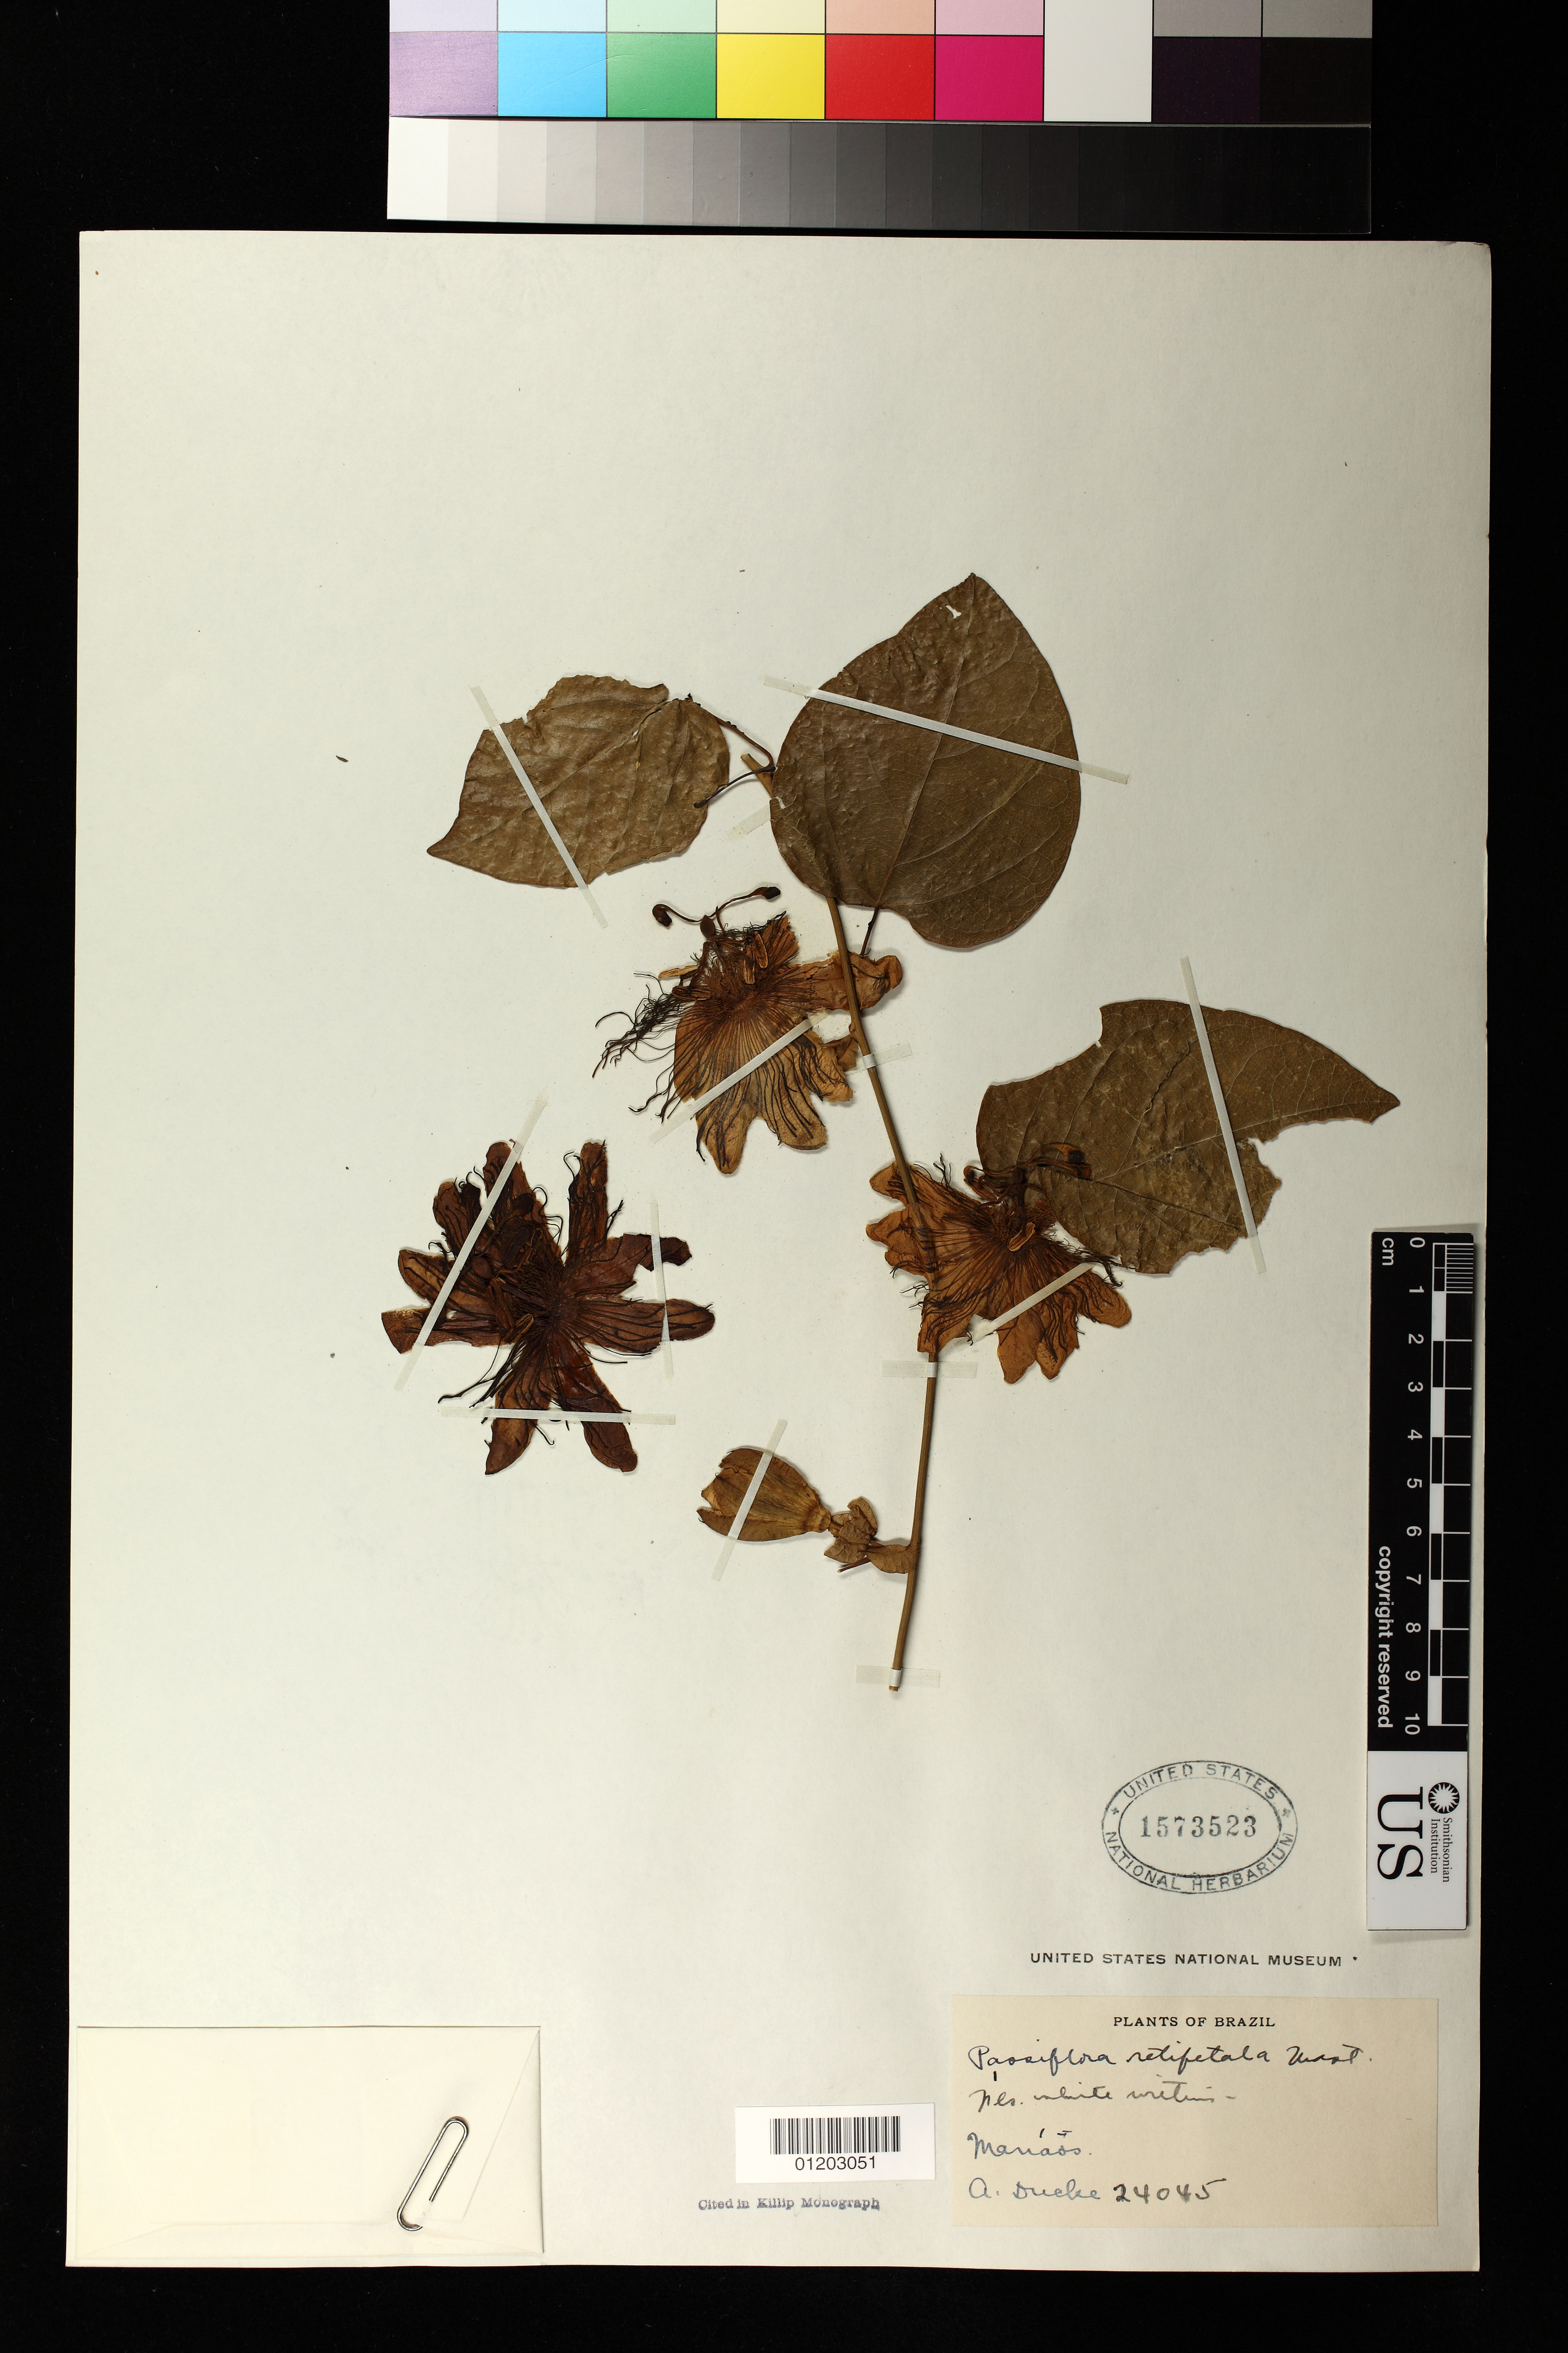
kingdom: Plantae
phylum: Tracheophyta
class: Magnoliopsida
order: Malpighiales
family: Passifloraceae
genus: Passiflora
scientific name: Passiflora retipetala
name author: Mast.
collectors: A. Ducke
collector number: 24045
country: Brazil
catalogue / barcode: US 1573523